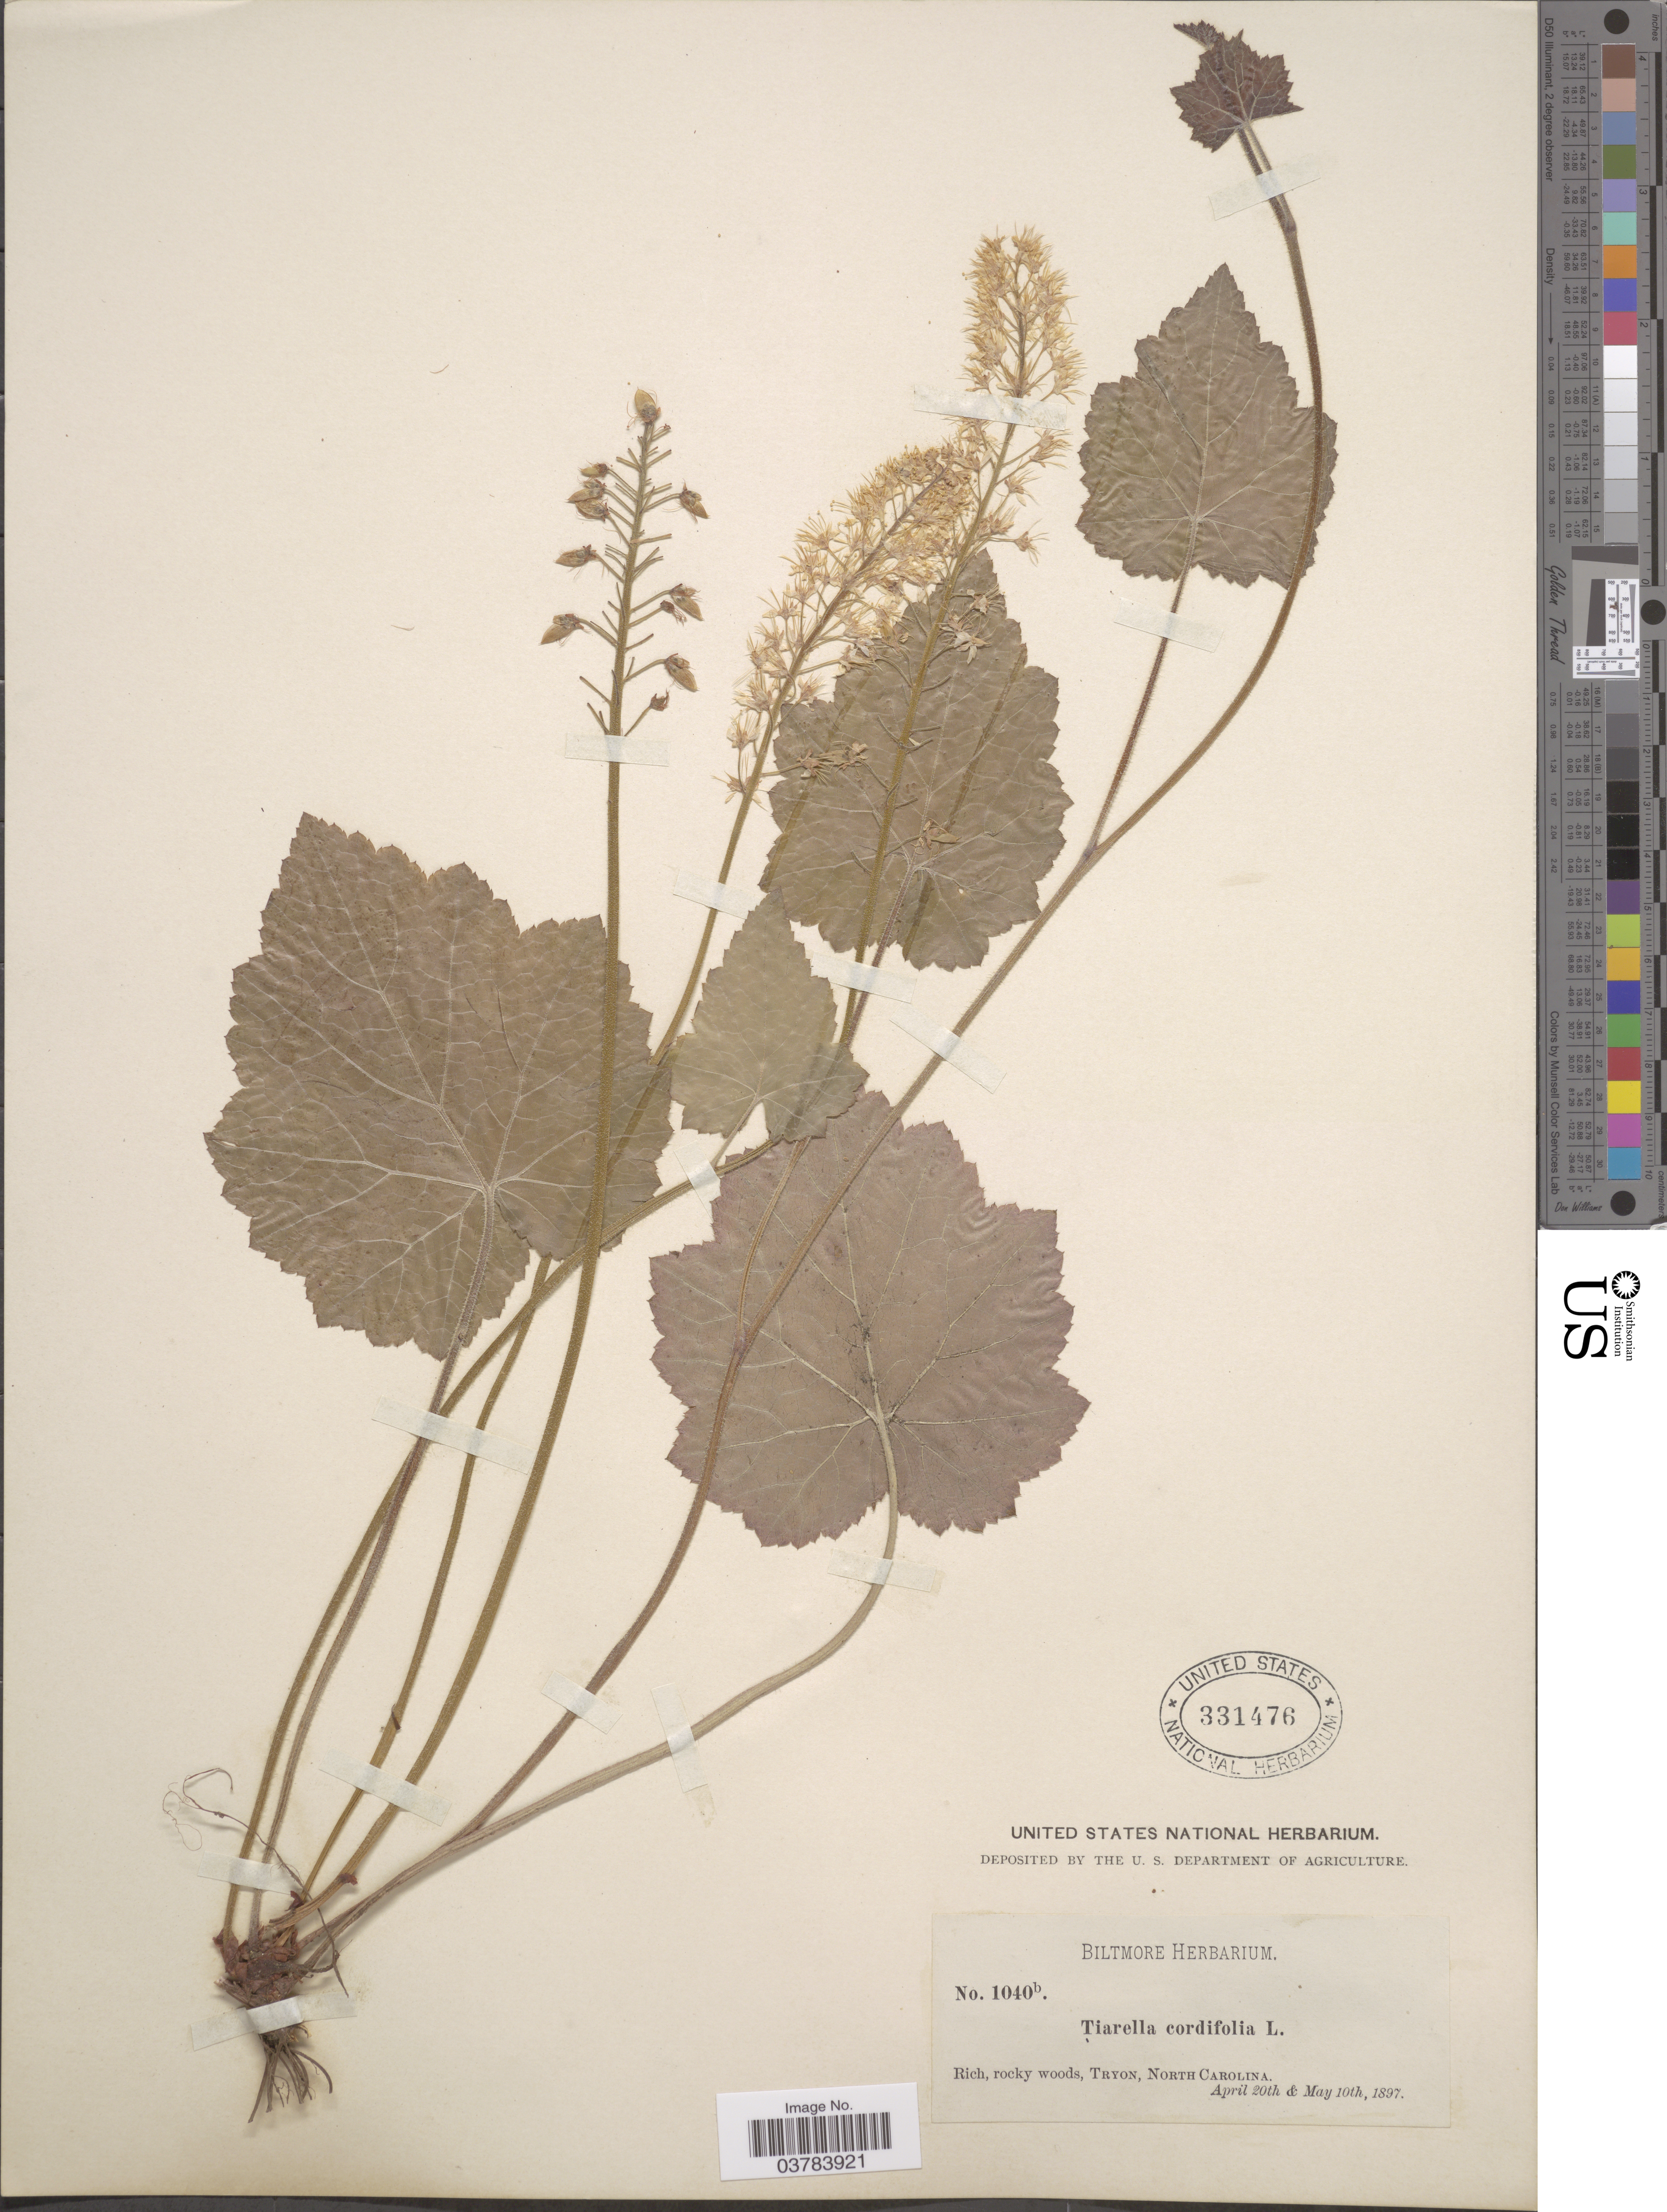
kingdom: Plantae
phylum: Tracheophyta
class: Magnoliopsida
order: Saxifragales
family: Saxifragaceae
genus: Tiarella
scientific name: Tiarella cordifolia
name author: L.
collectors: ex herb. Biltmore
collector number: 1040b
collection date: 1897-04-20/1897-05-10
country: United States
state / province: North Carolina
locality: Rich, rocky woods, Tryon.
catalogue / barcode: US 331476